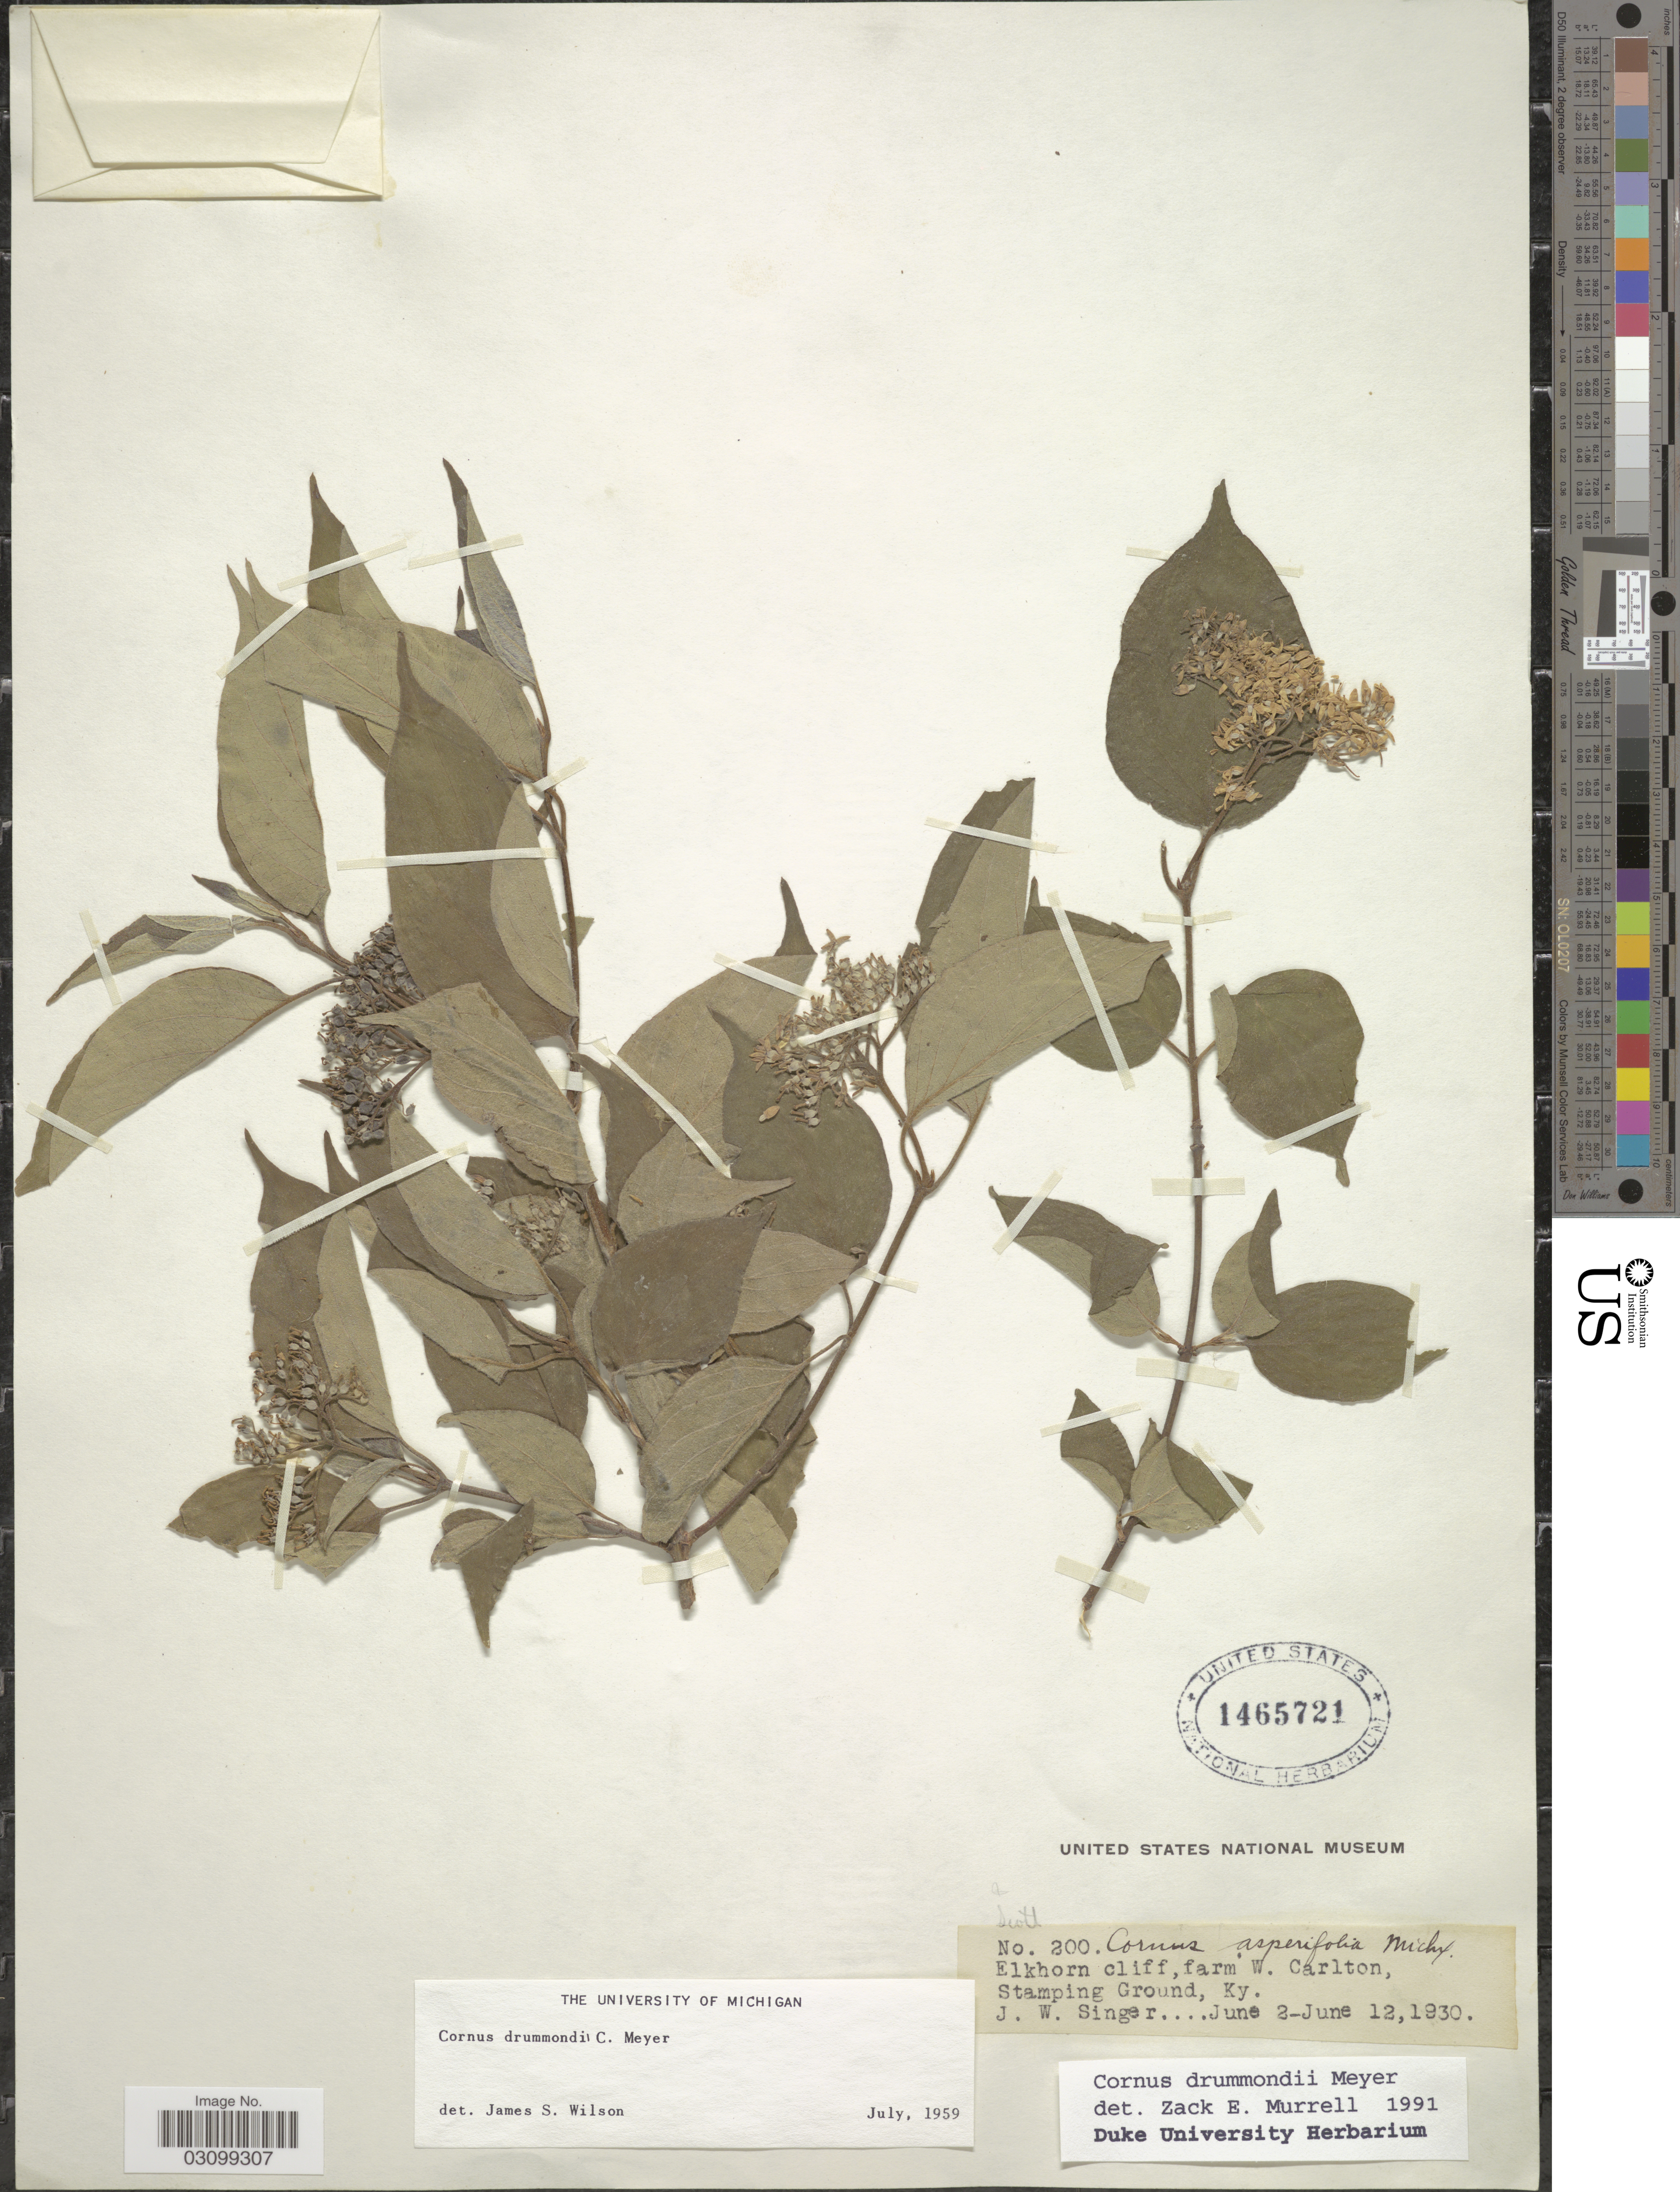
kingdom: Plantae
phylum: Tracheophyta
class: Magnoliopsida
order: Cornales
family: Cornaceae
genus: Cornus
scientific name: Cornus drummondii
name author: C.A. Mey.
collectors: J. EW. Singer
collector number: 200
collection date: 1930-06-02/1930-06-12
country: United States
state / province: Kentucky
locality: Elkhorn cliff, farm W. Carlton, Stamping Ground.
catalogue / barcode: US 1465721